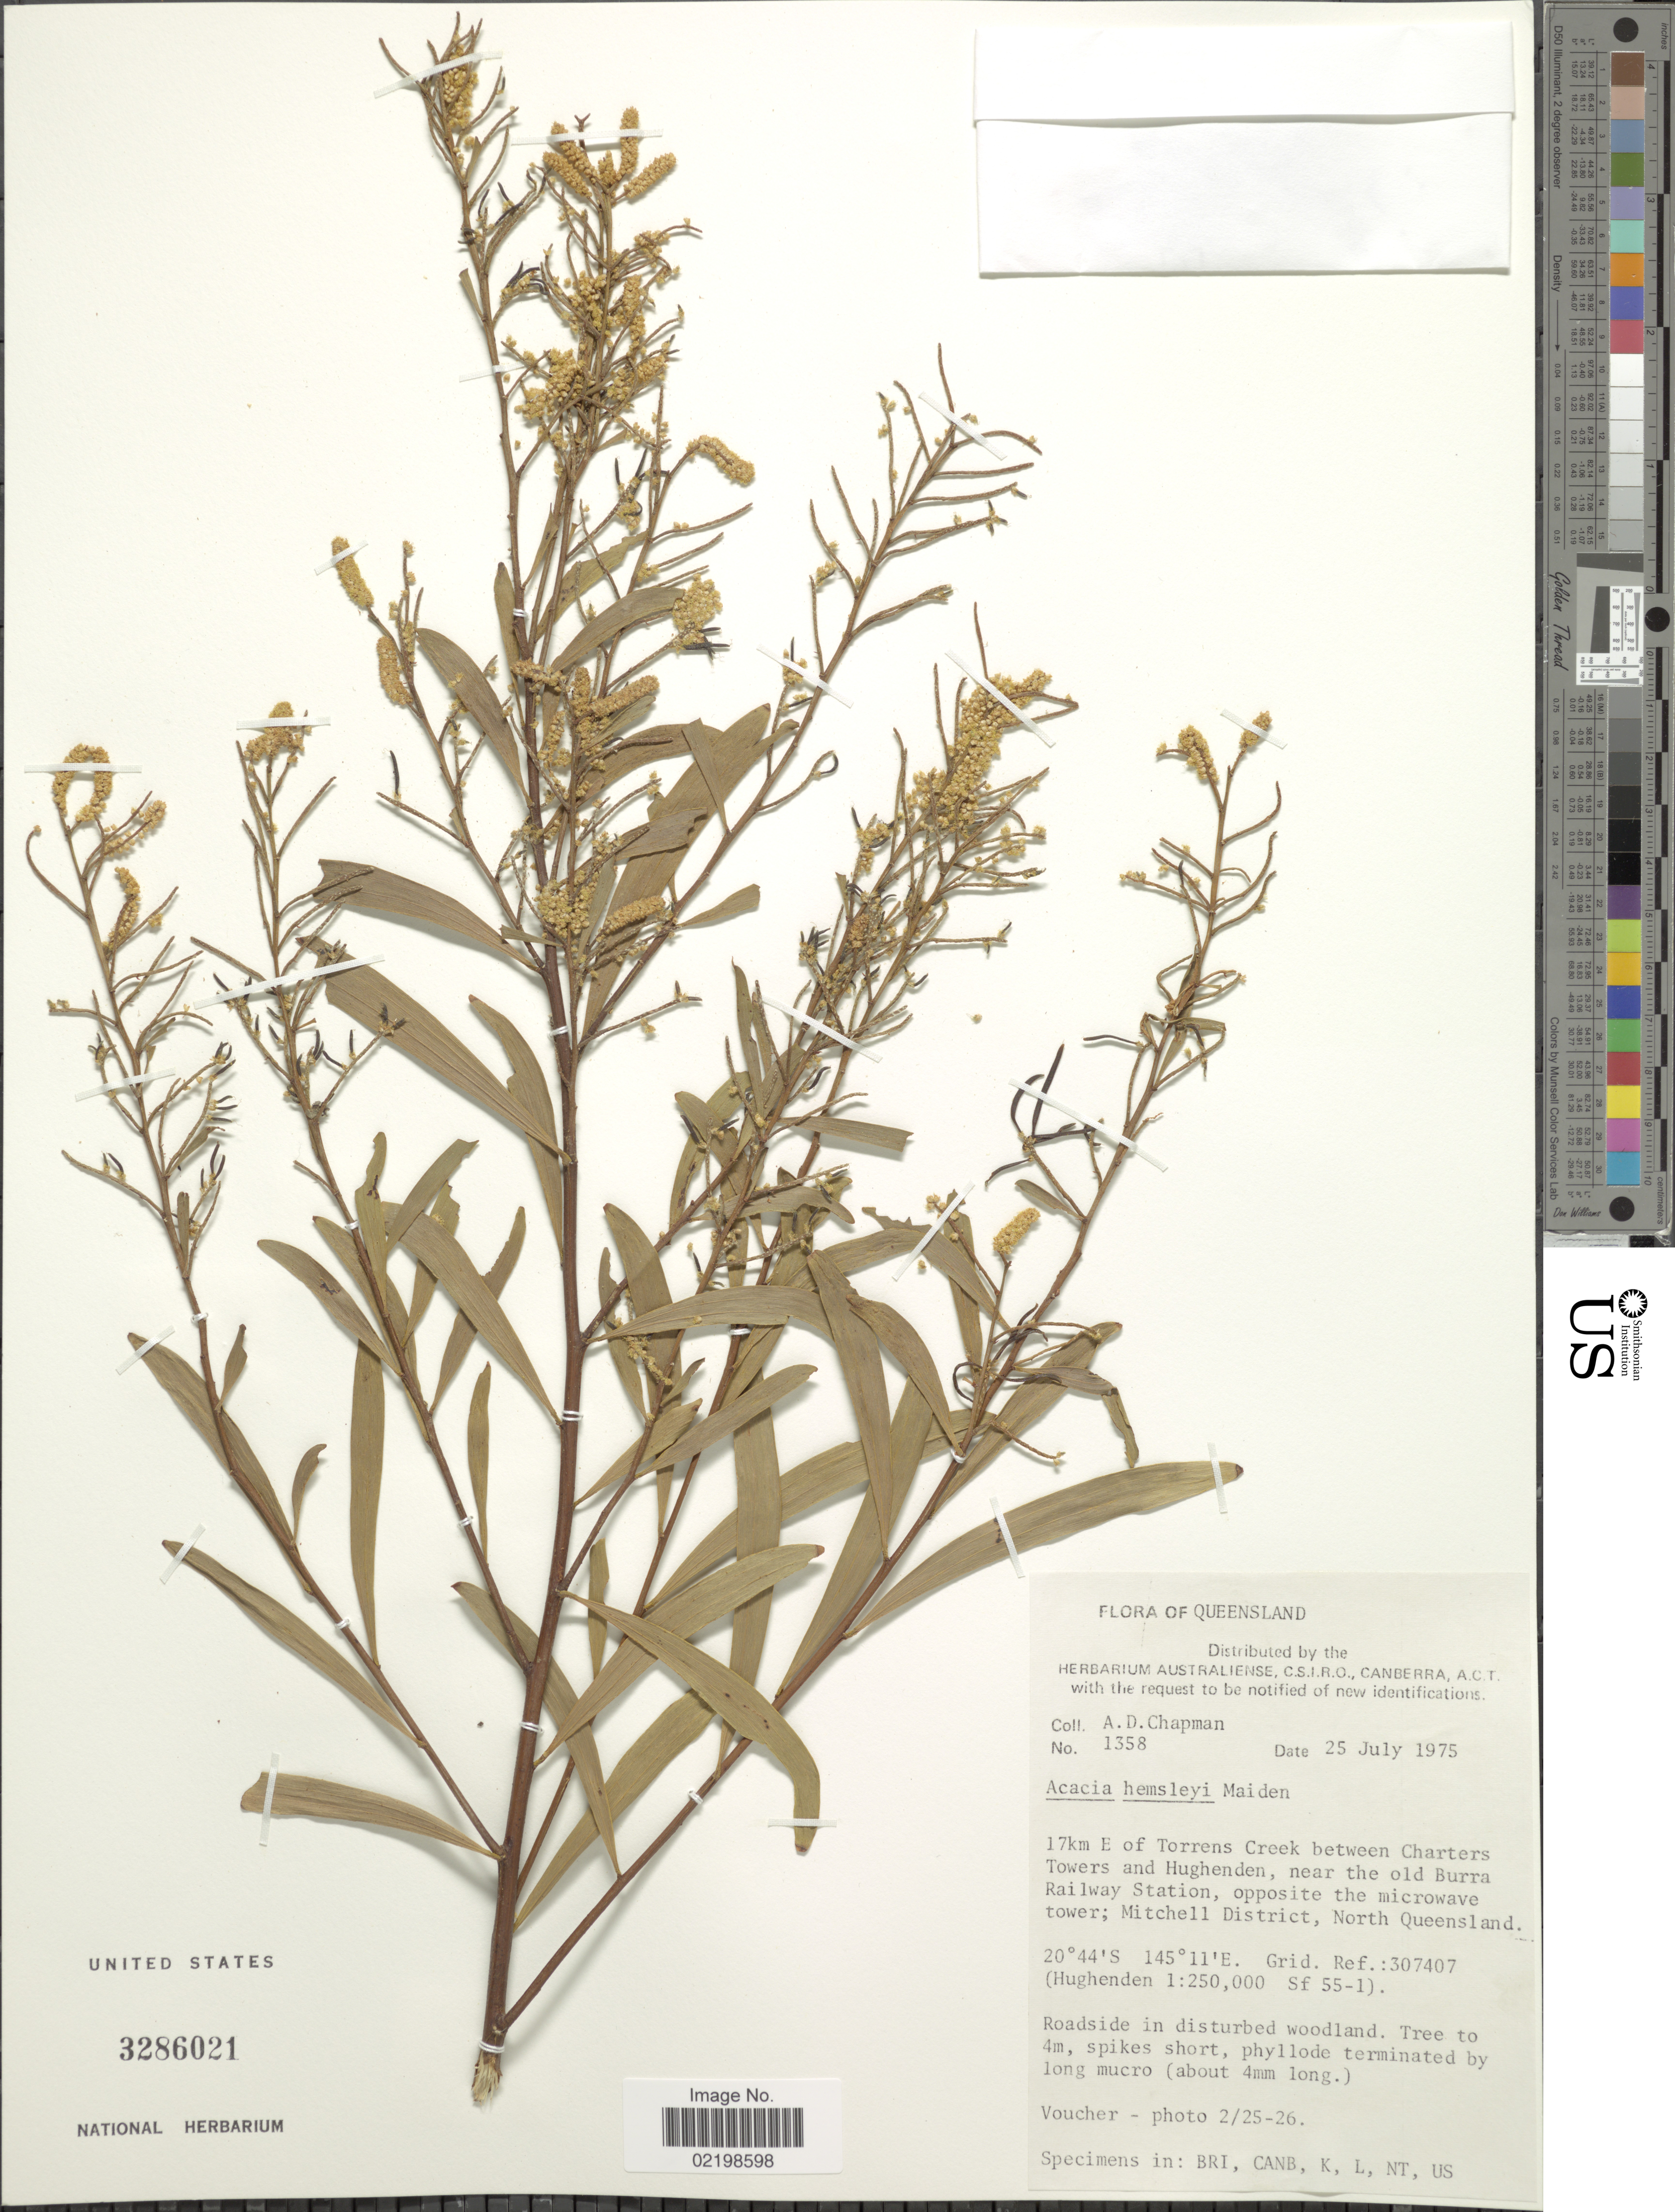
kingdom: Plantae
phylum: Tracheophyta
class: Magnoliopsida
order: Fabales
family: Fabaceae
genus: Acacia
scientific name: Acacia hemsleyi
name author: Maiden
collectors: A. D. Chapman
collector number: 1358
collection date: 1975-07-25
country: Australia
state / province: Queensland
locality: Queensland, 17 km E of Torrens Creek between Charters Towers and Hughenden, near the old Burra Railway Station, opposite the Microwave tower; Mitchell District, North Queensland.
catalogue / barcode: US 3286021